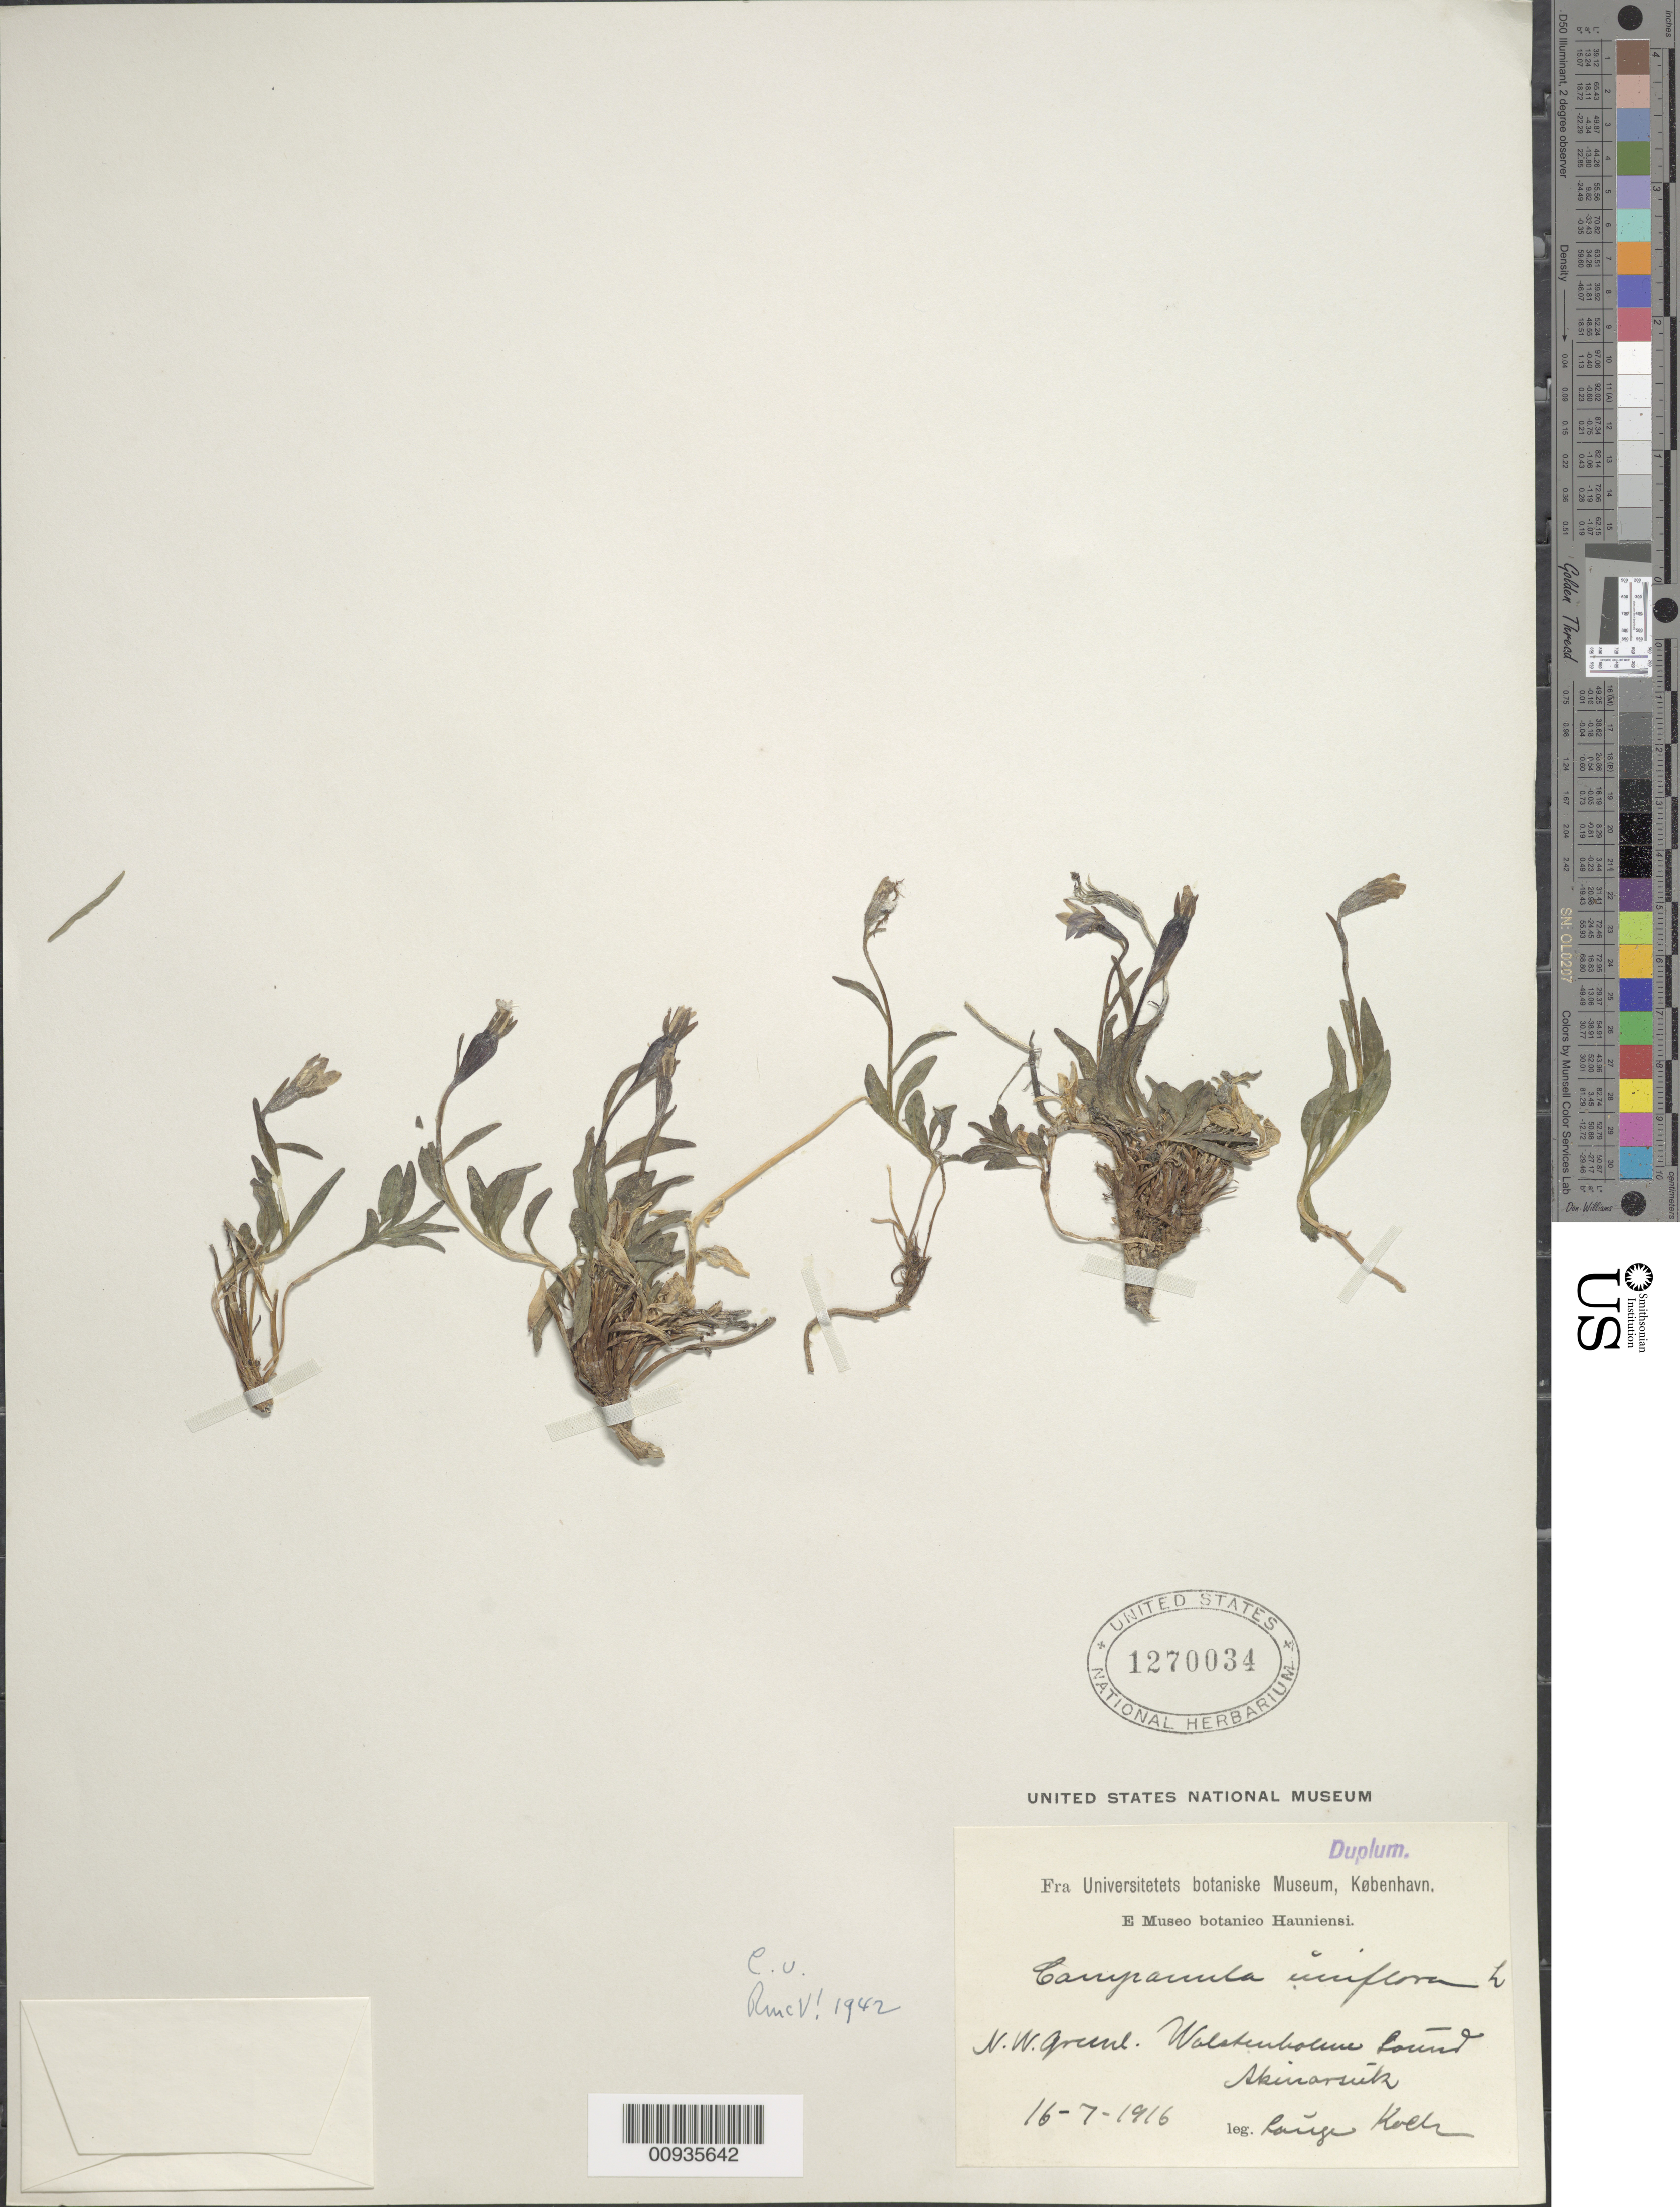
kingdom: Plantae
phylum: Tracheophyta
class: Magnoliopsida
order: Asterales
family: Campanulaceae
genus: Campanula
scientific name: Campanula uniflora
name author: L.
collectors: L. Koch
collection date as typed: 16-7-1916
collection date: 1916-07-16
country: Greenland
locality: N.W. Greenl. Akinarsuk.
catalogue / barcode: US 1270034